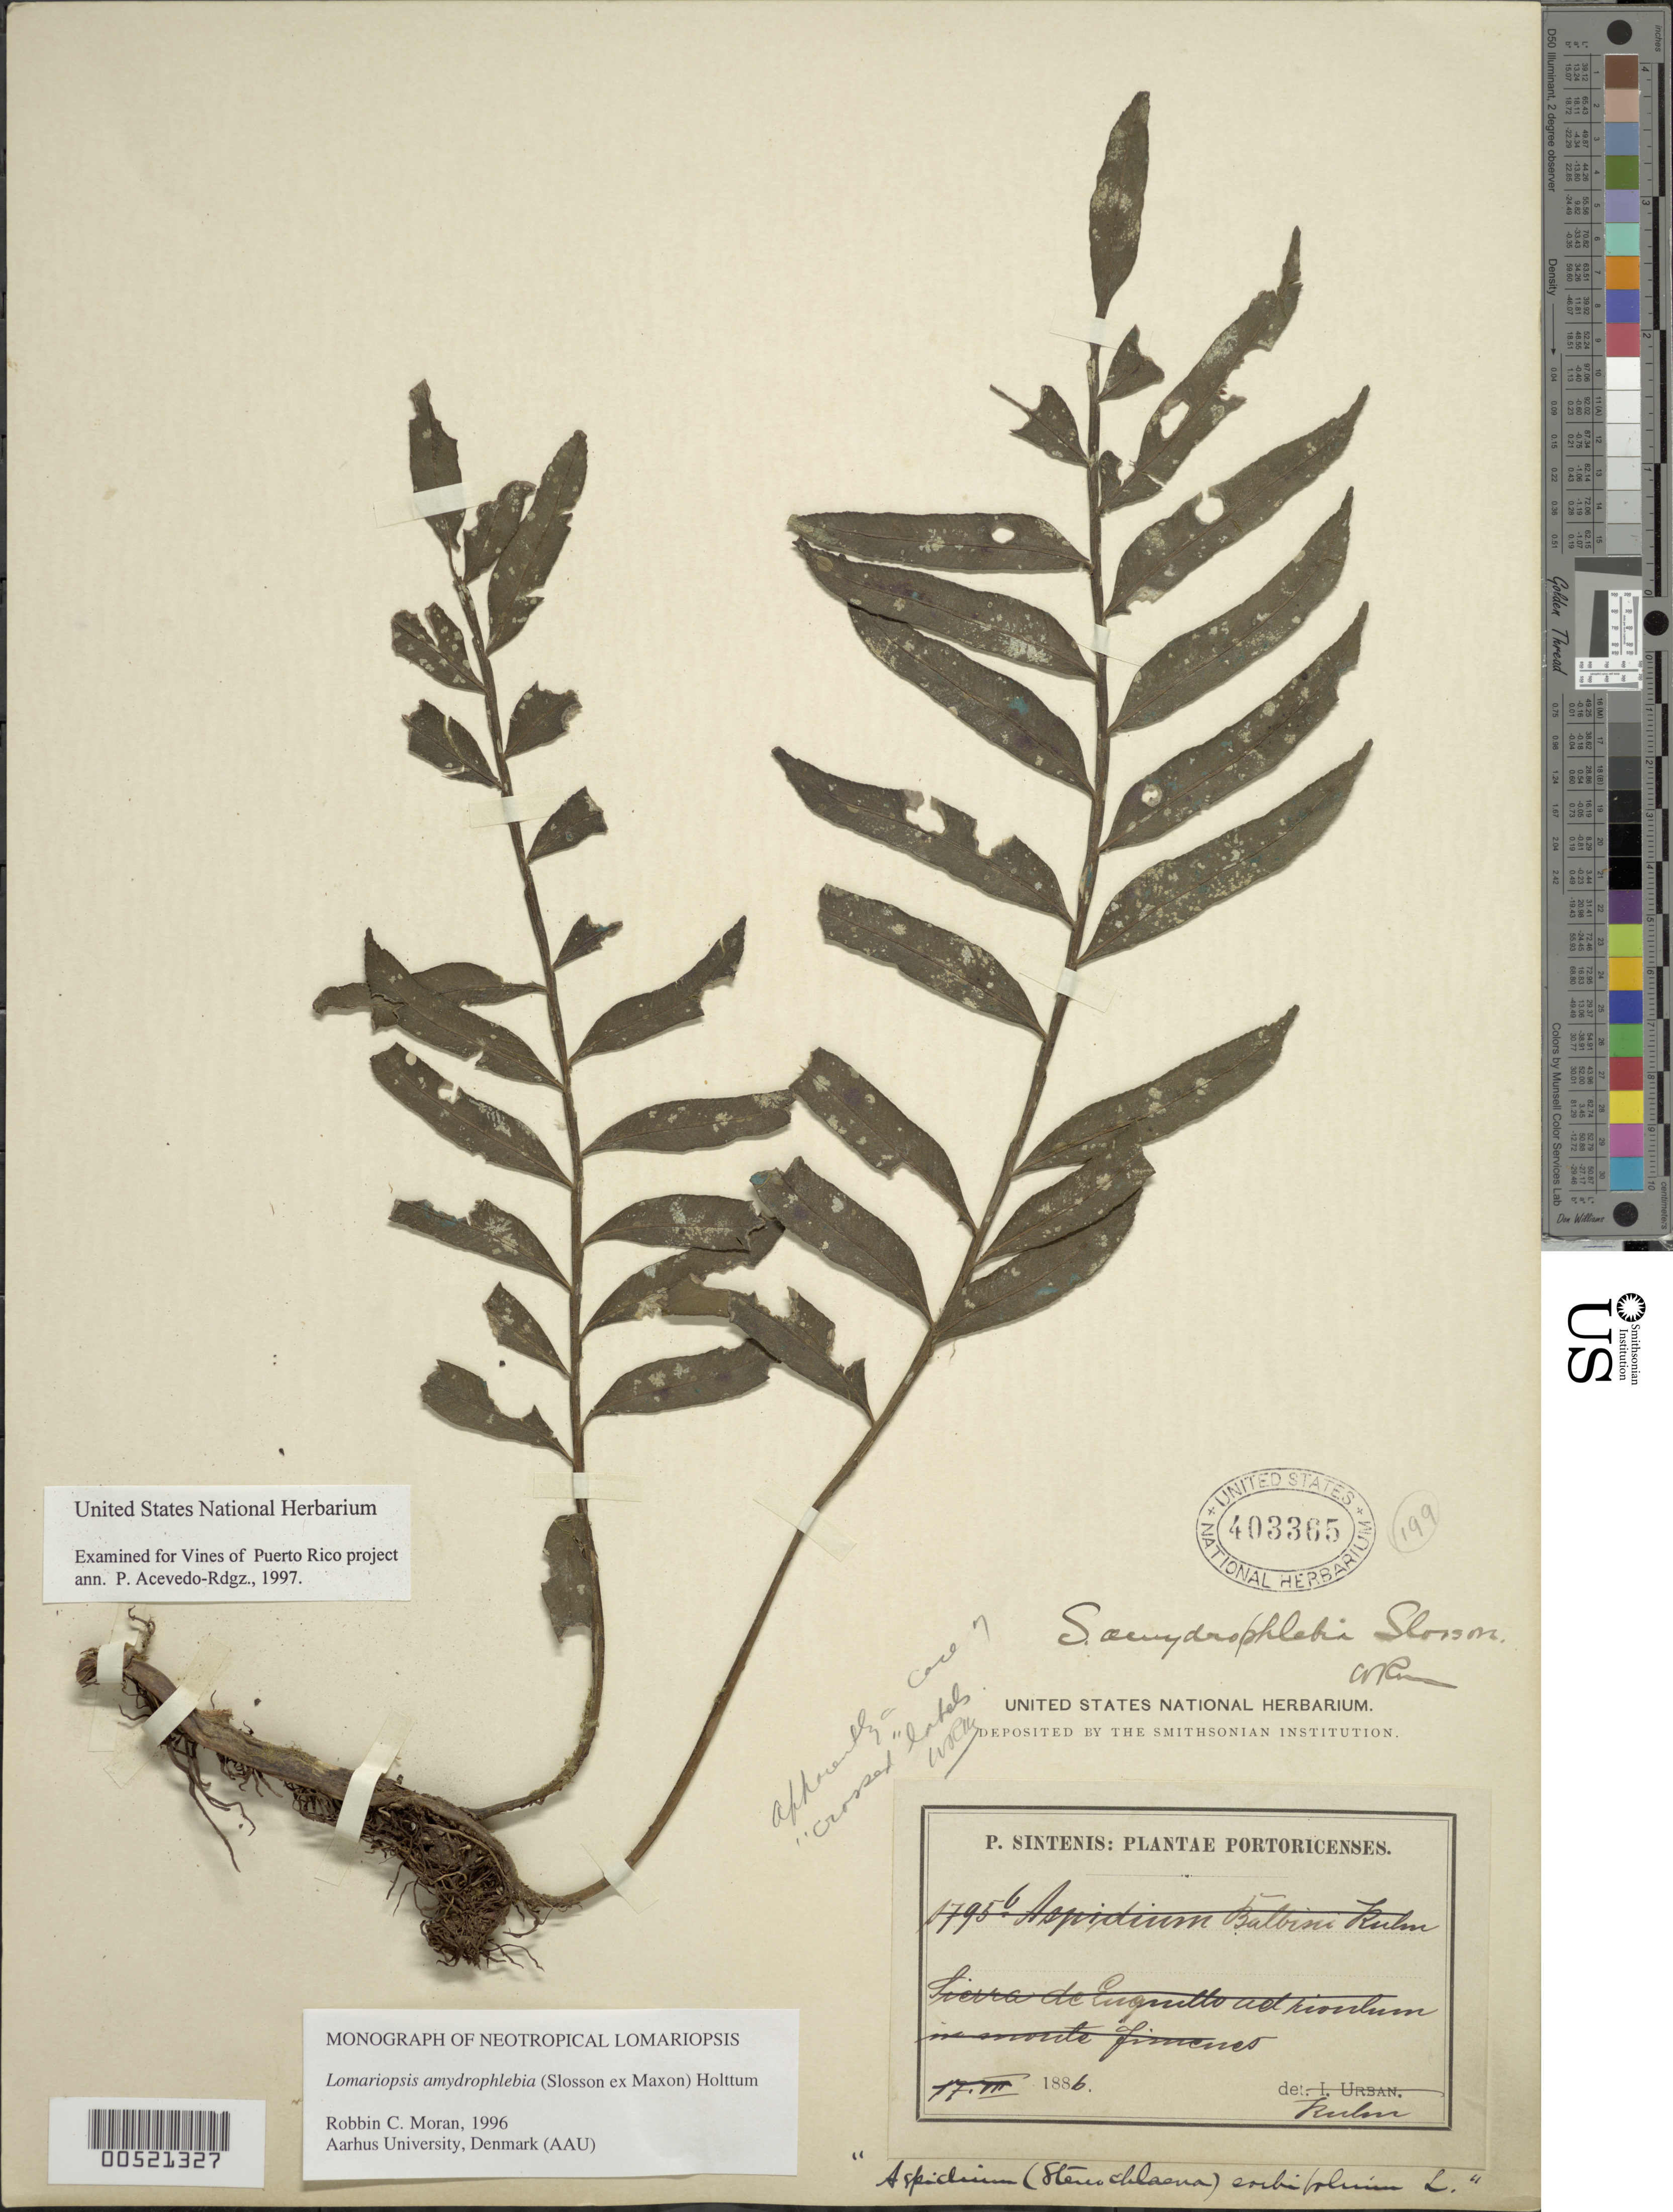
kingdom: Plantae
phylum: Tracheophyta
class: Polypodiopsida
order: Polypodiales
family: Lomariopsidaceae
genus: Lomariopsis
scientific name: Lomariopsis amydrophlebia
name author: (Slosson ex Maxon) Holttum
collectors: P. Sintenis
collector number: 1795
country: Puerto Rico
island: Greater Antilles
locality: Luquillo Mts., along creek in Mt. Jimenes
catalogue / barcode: US 403365